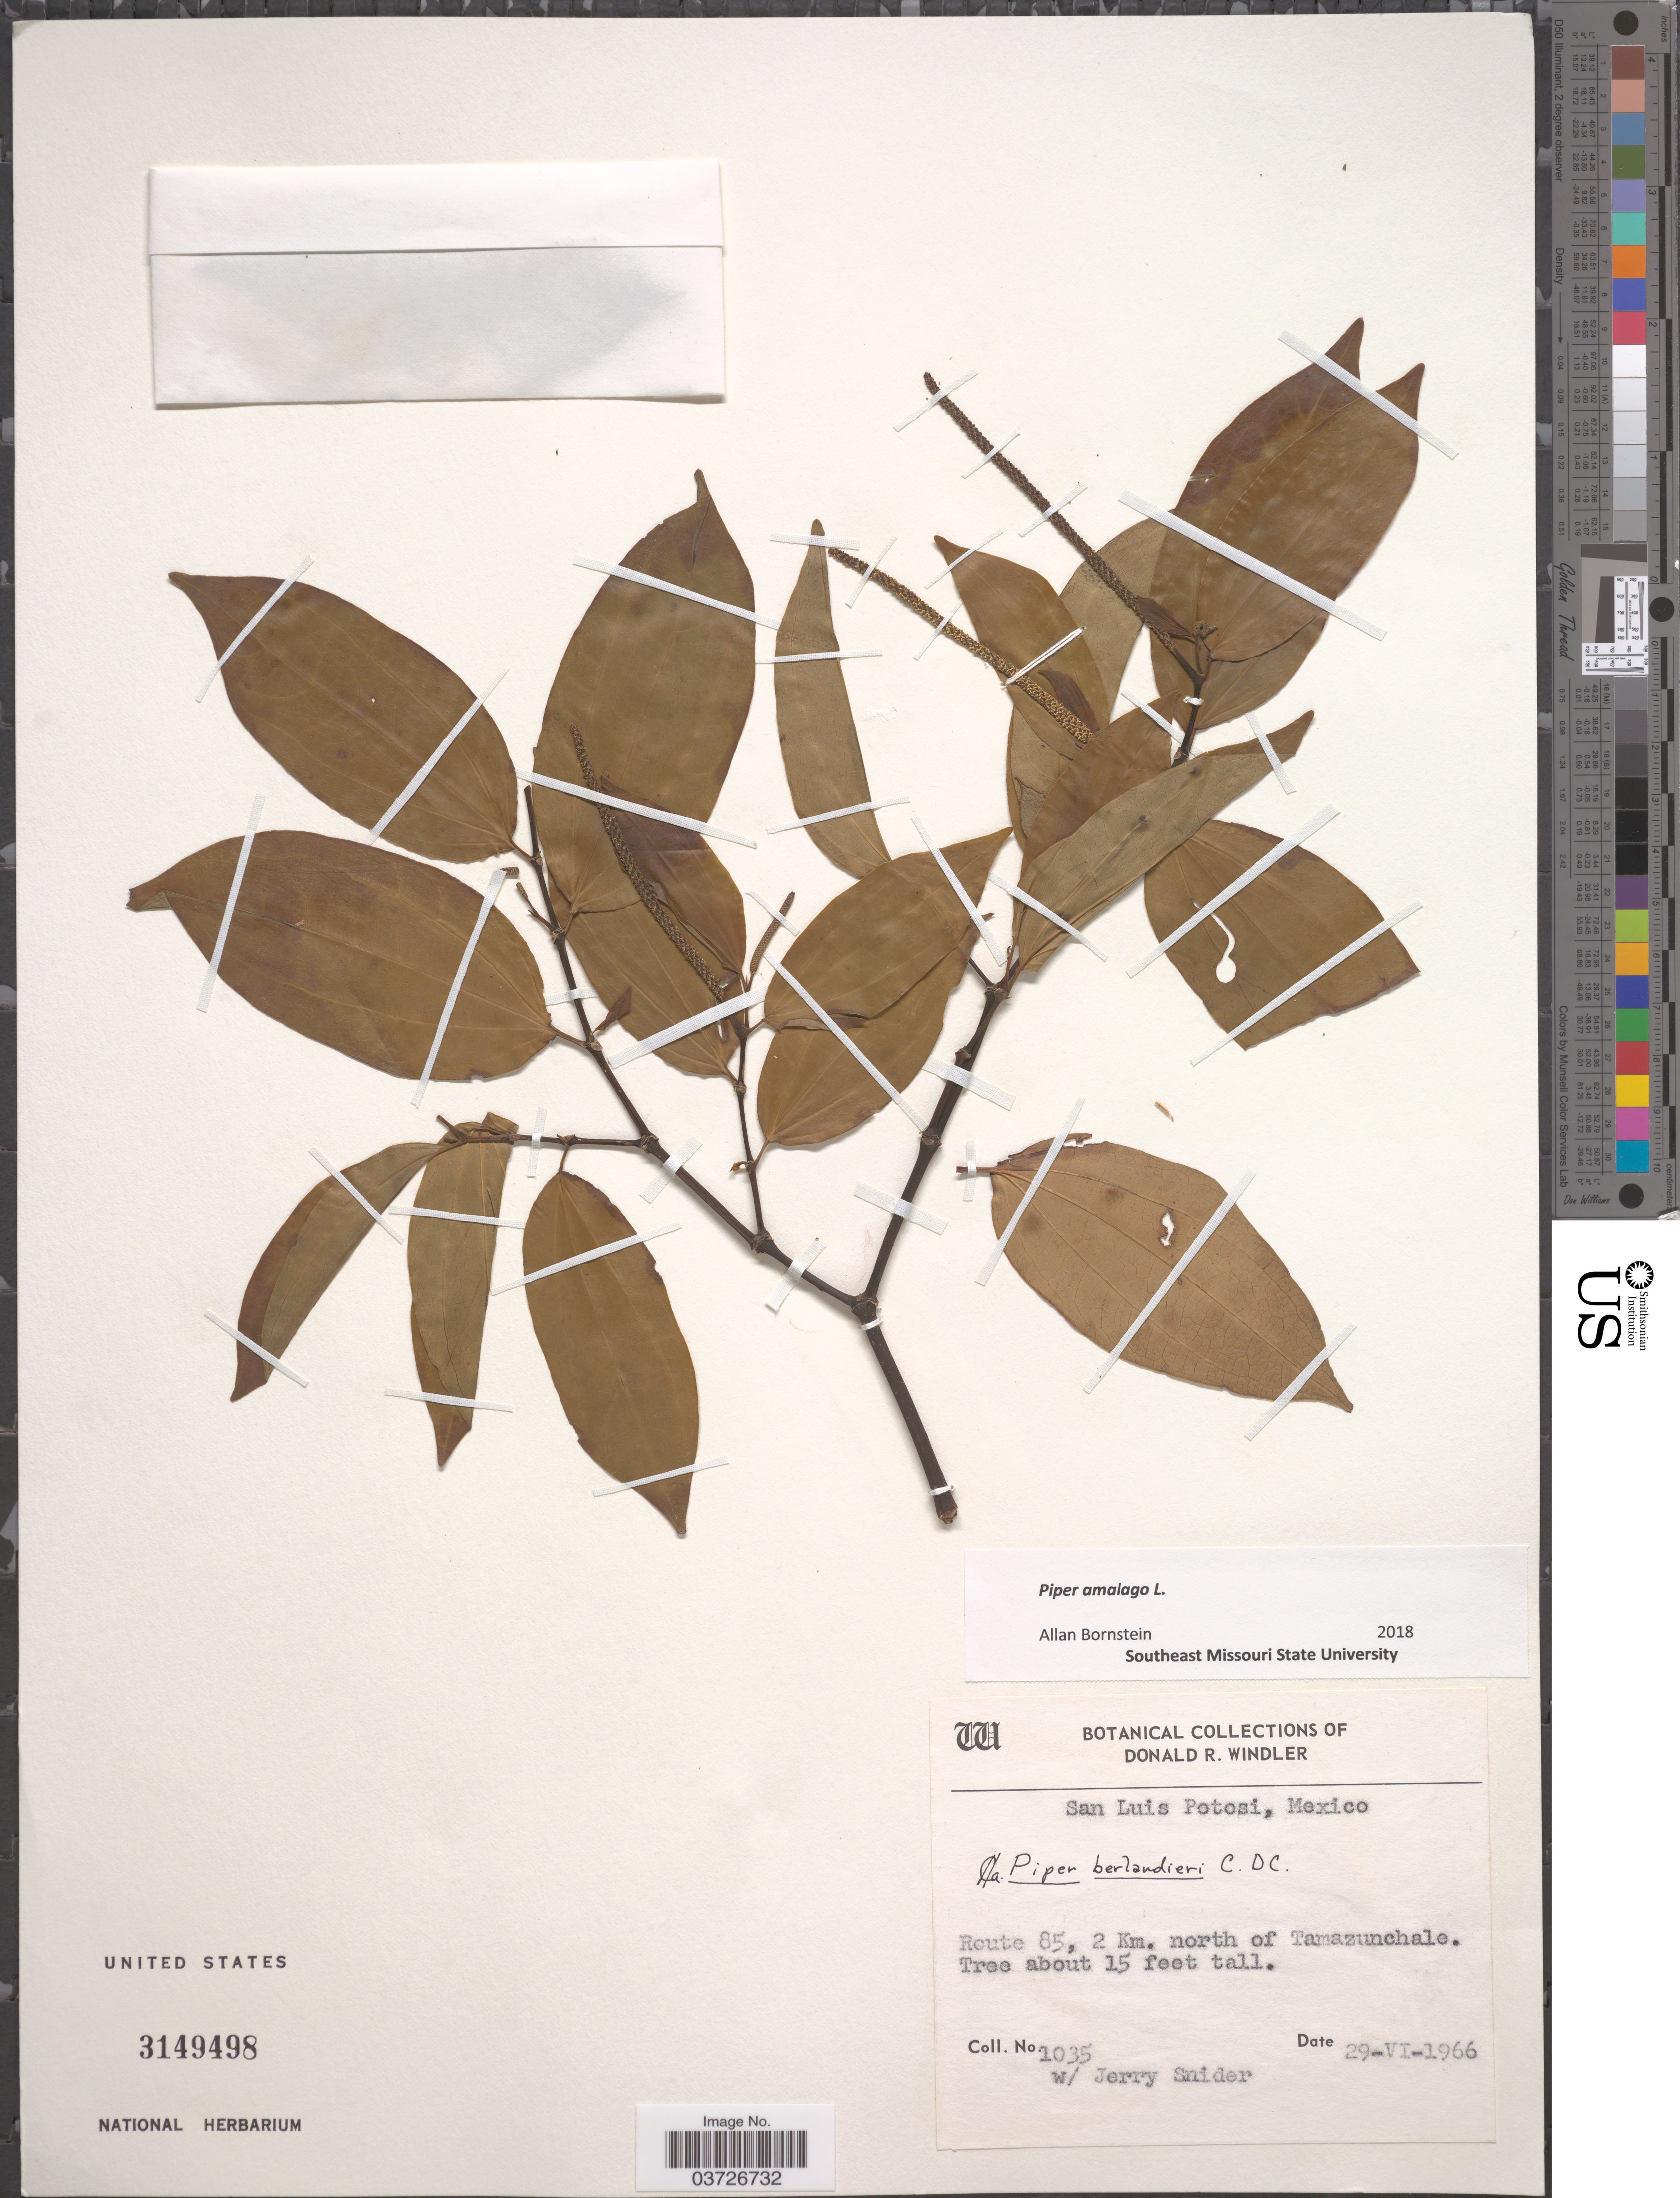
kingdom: Plantae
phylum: Tracheophyta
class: Magnoliopsida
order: Piperales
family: Piperaceae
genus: Piper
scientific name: Piper amalago var. medium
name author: (Jacq.) Yunck.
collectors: J. Snider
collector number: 1035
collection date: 1966-06-29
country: Mexico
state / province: San Luis Potosí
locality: Route 85, 2 Km. north of Tamazunchale.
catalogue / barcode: US 3149498